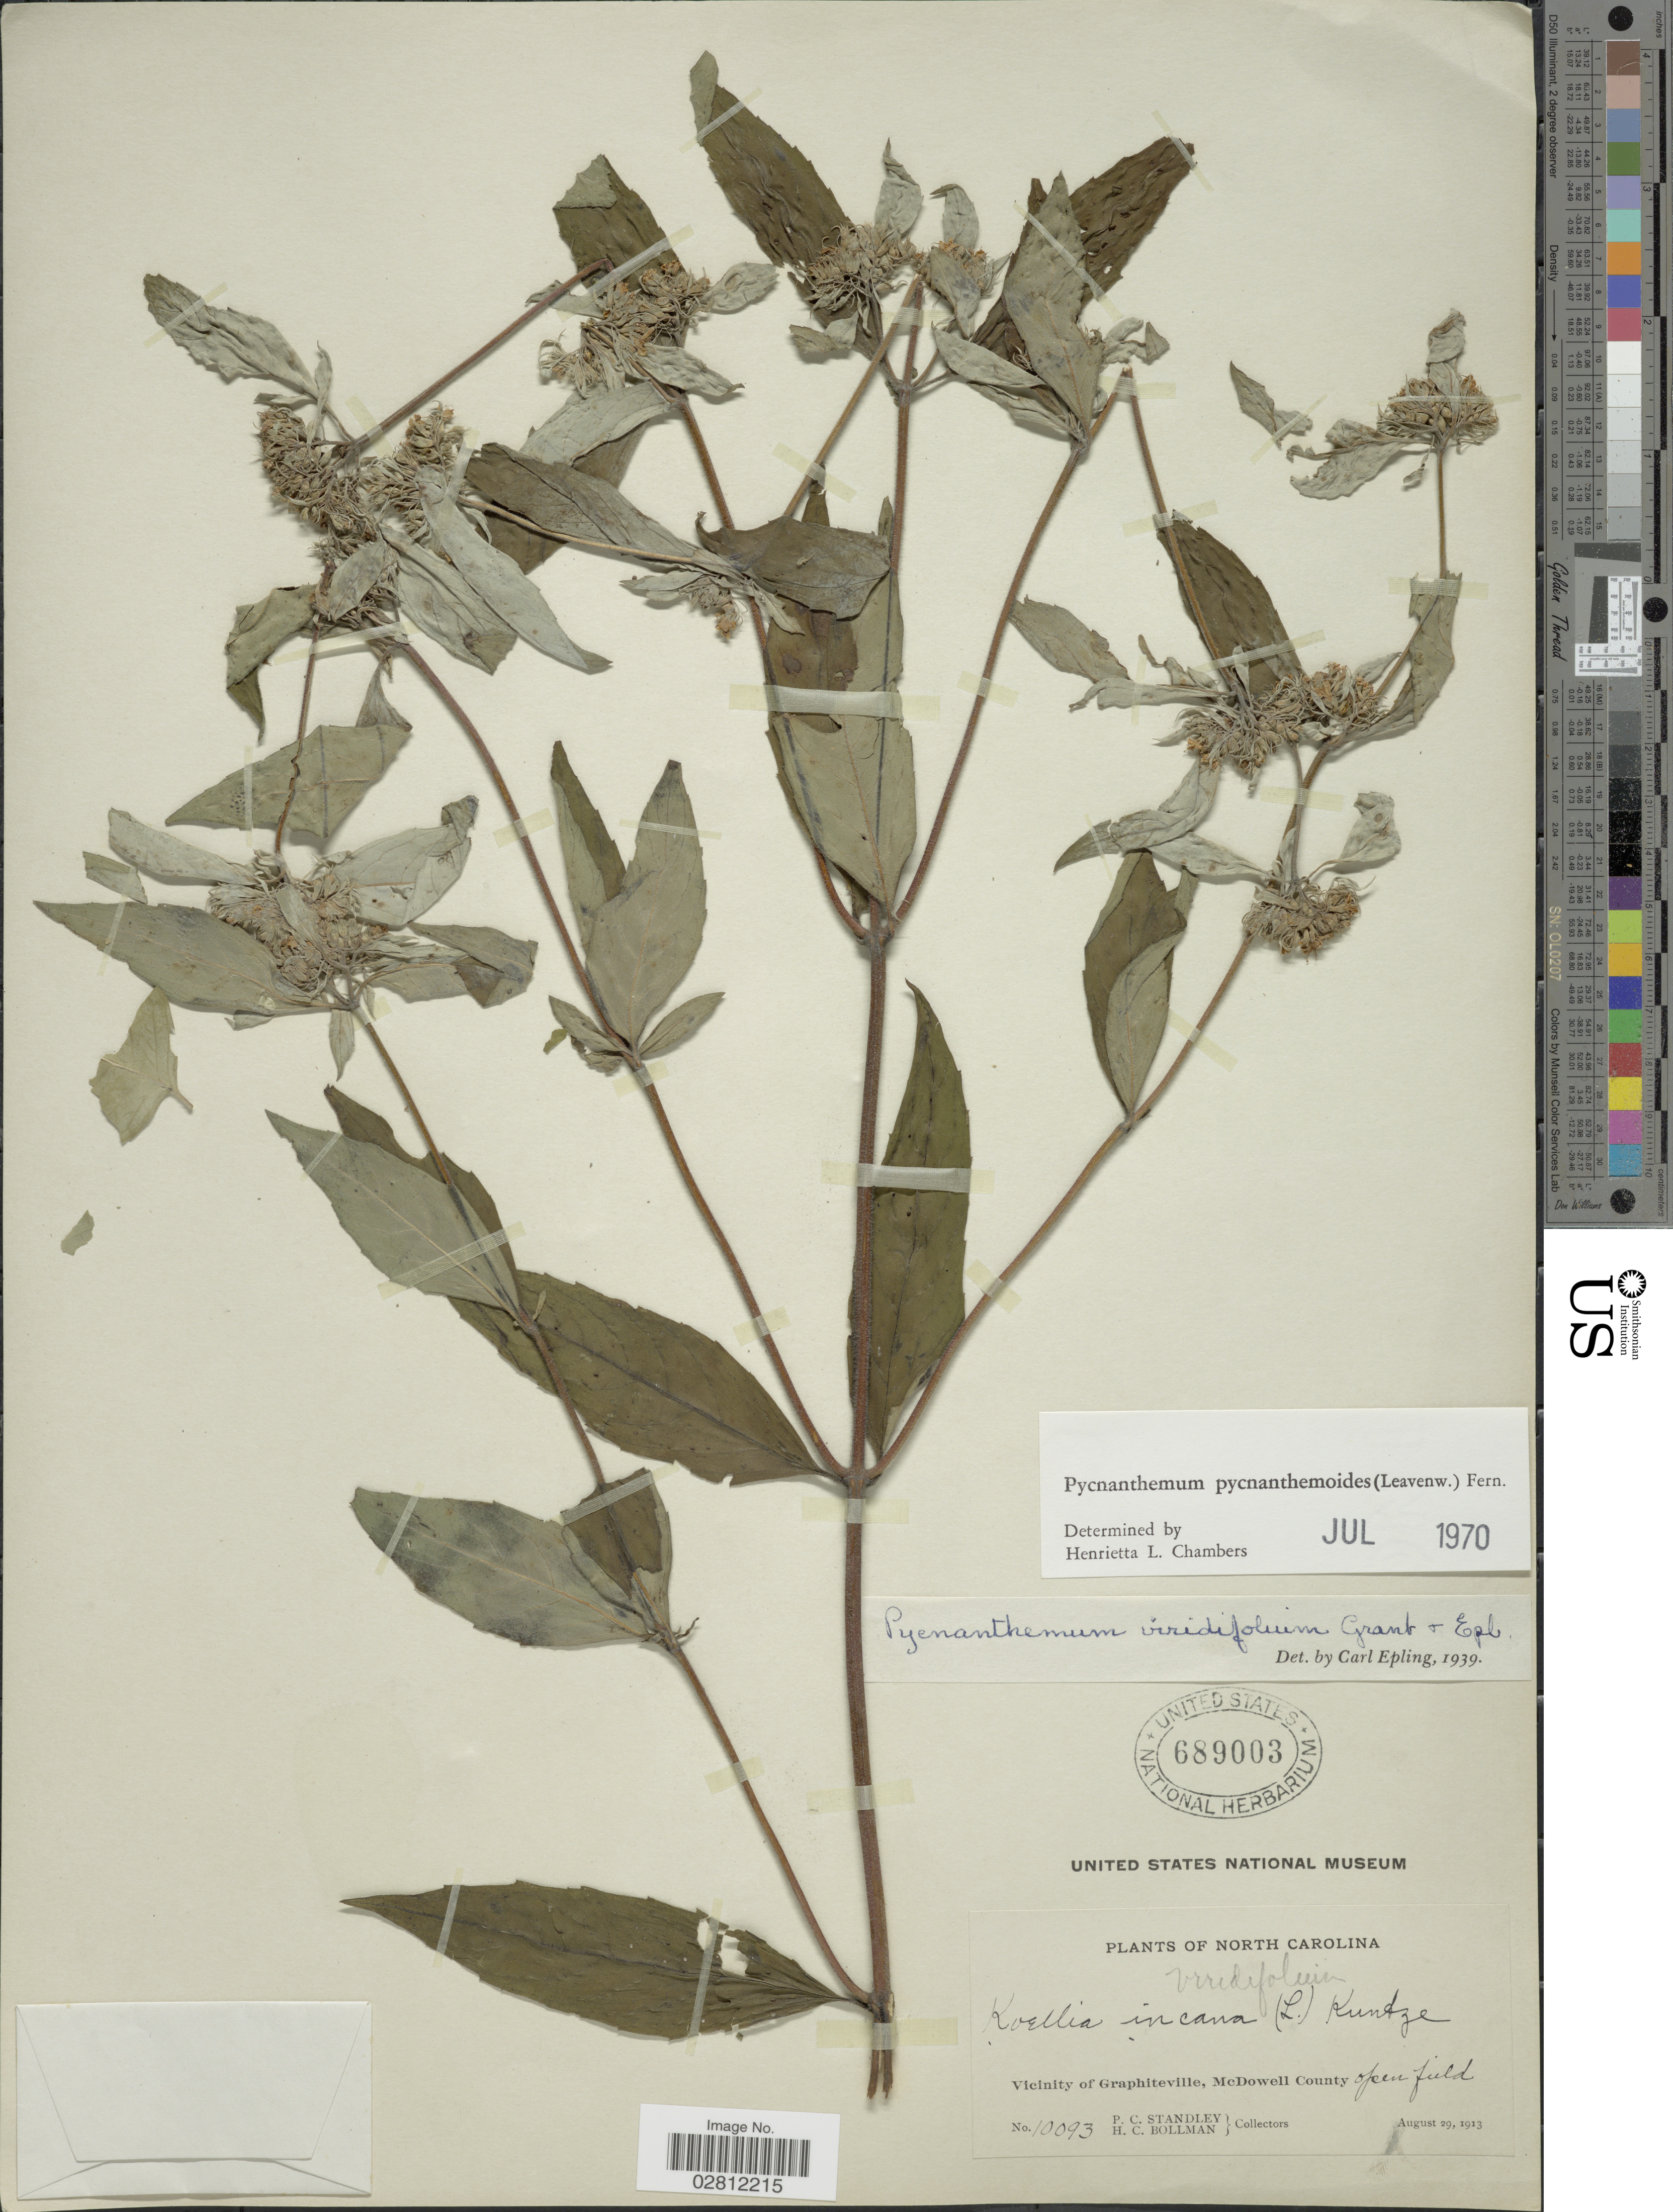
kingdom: Plantae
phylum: Tracheophyta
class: Magnoliopsida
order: Lamiales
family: Lamiaceae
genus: Pycnanthemum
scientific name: Pycnanthemum viridifolium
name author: E. Grant & Epling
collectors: P. C. Standley & H. C. Bollman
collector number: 10093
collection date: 1913-08-29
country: United States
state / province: North Carolina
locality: Vicinity of Graphiteville, McDowell County.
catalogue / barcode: US 689003